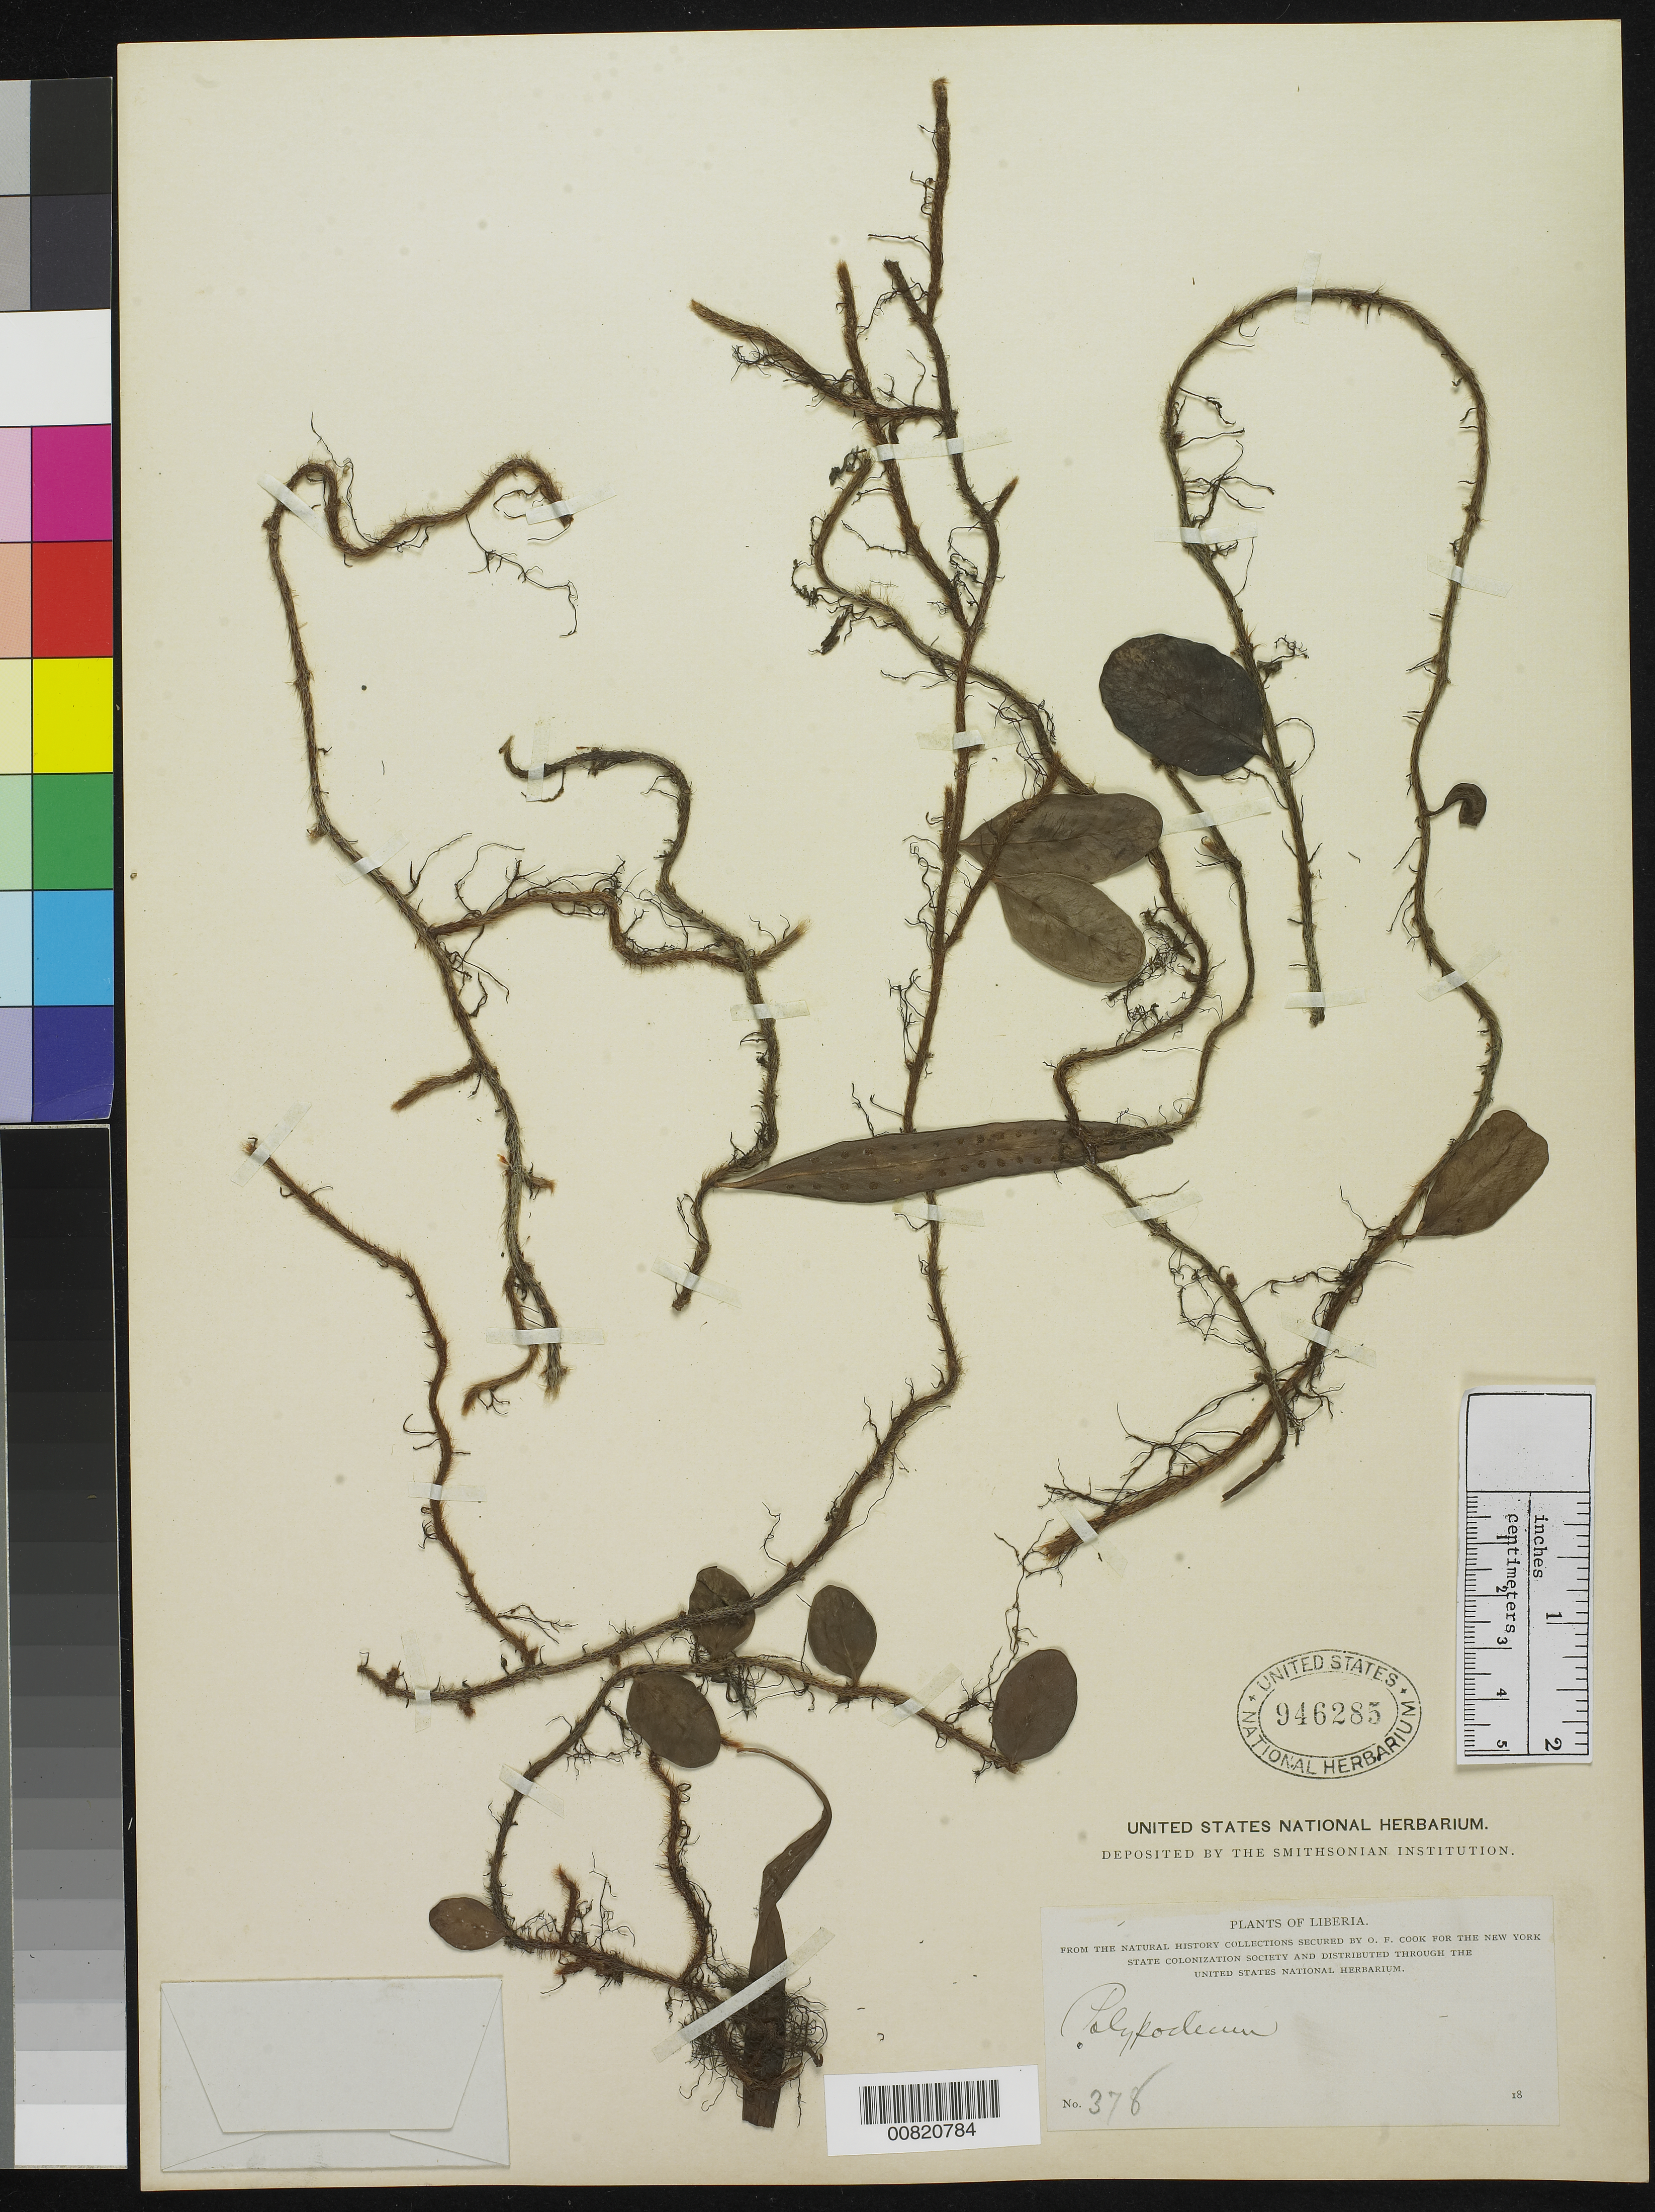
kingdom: Plantae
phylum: Tracheophyta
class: Polypodiopsida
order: Polypodiales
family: Polypodiaceae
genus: Polypodium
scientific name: Polypodium lycopodioides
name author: L.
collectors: O. F. Cook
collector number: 378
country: Liberia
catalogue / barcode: US 946285